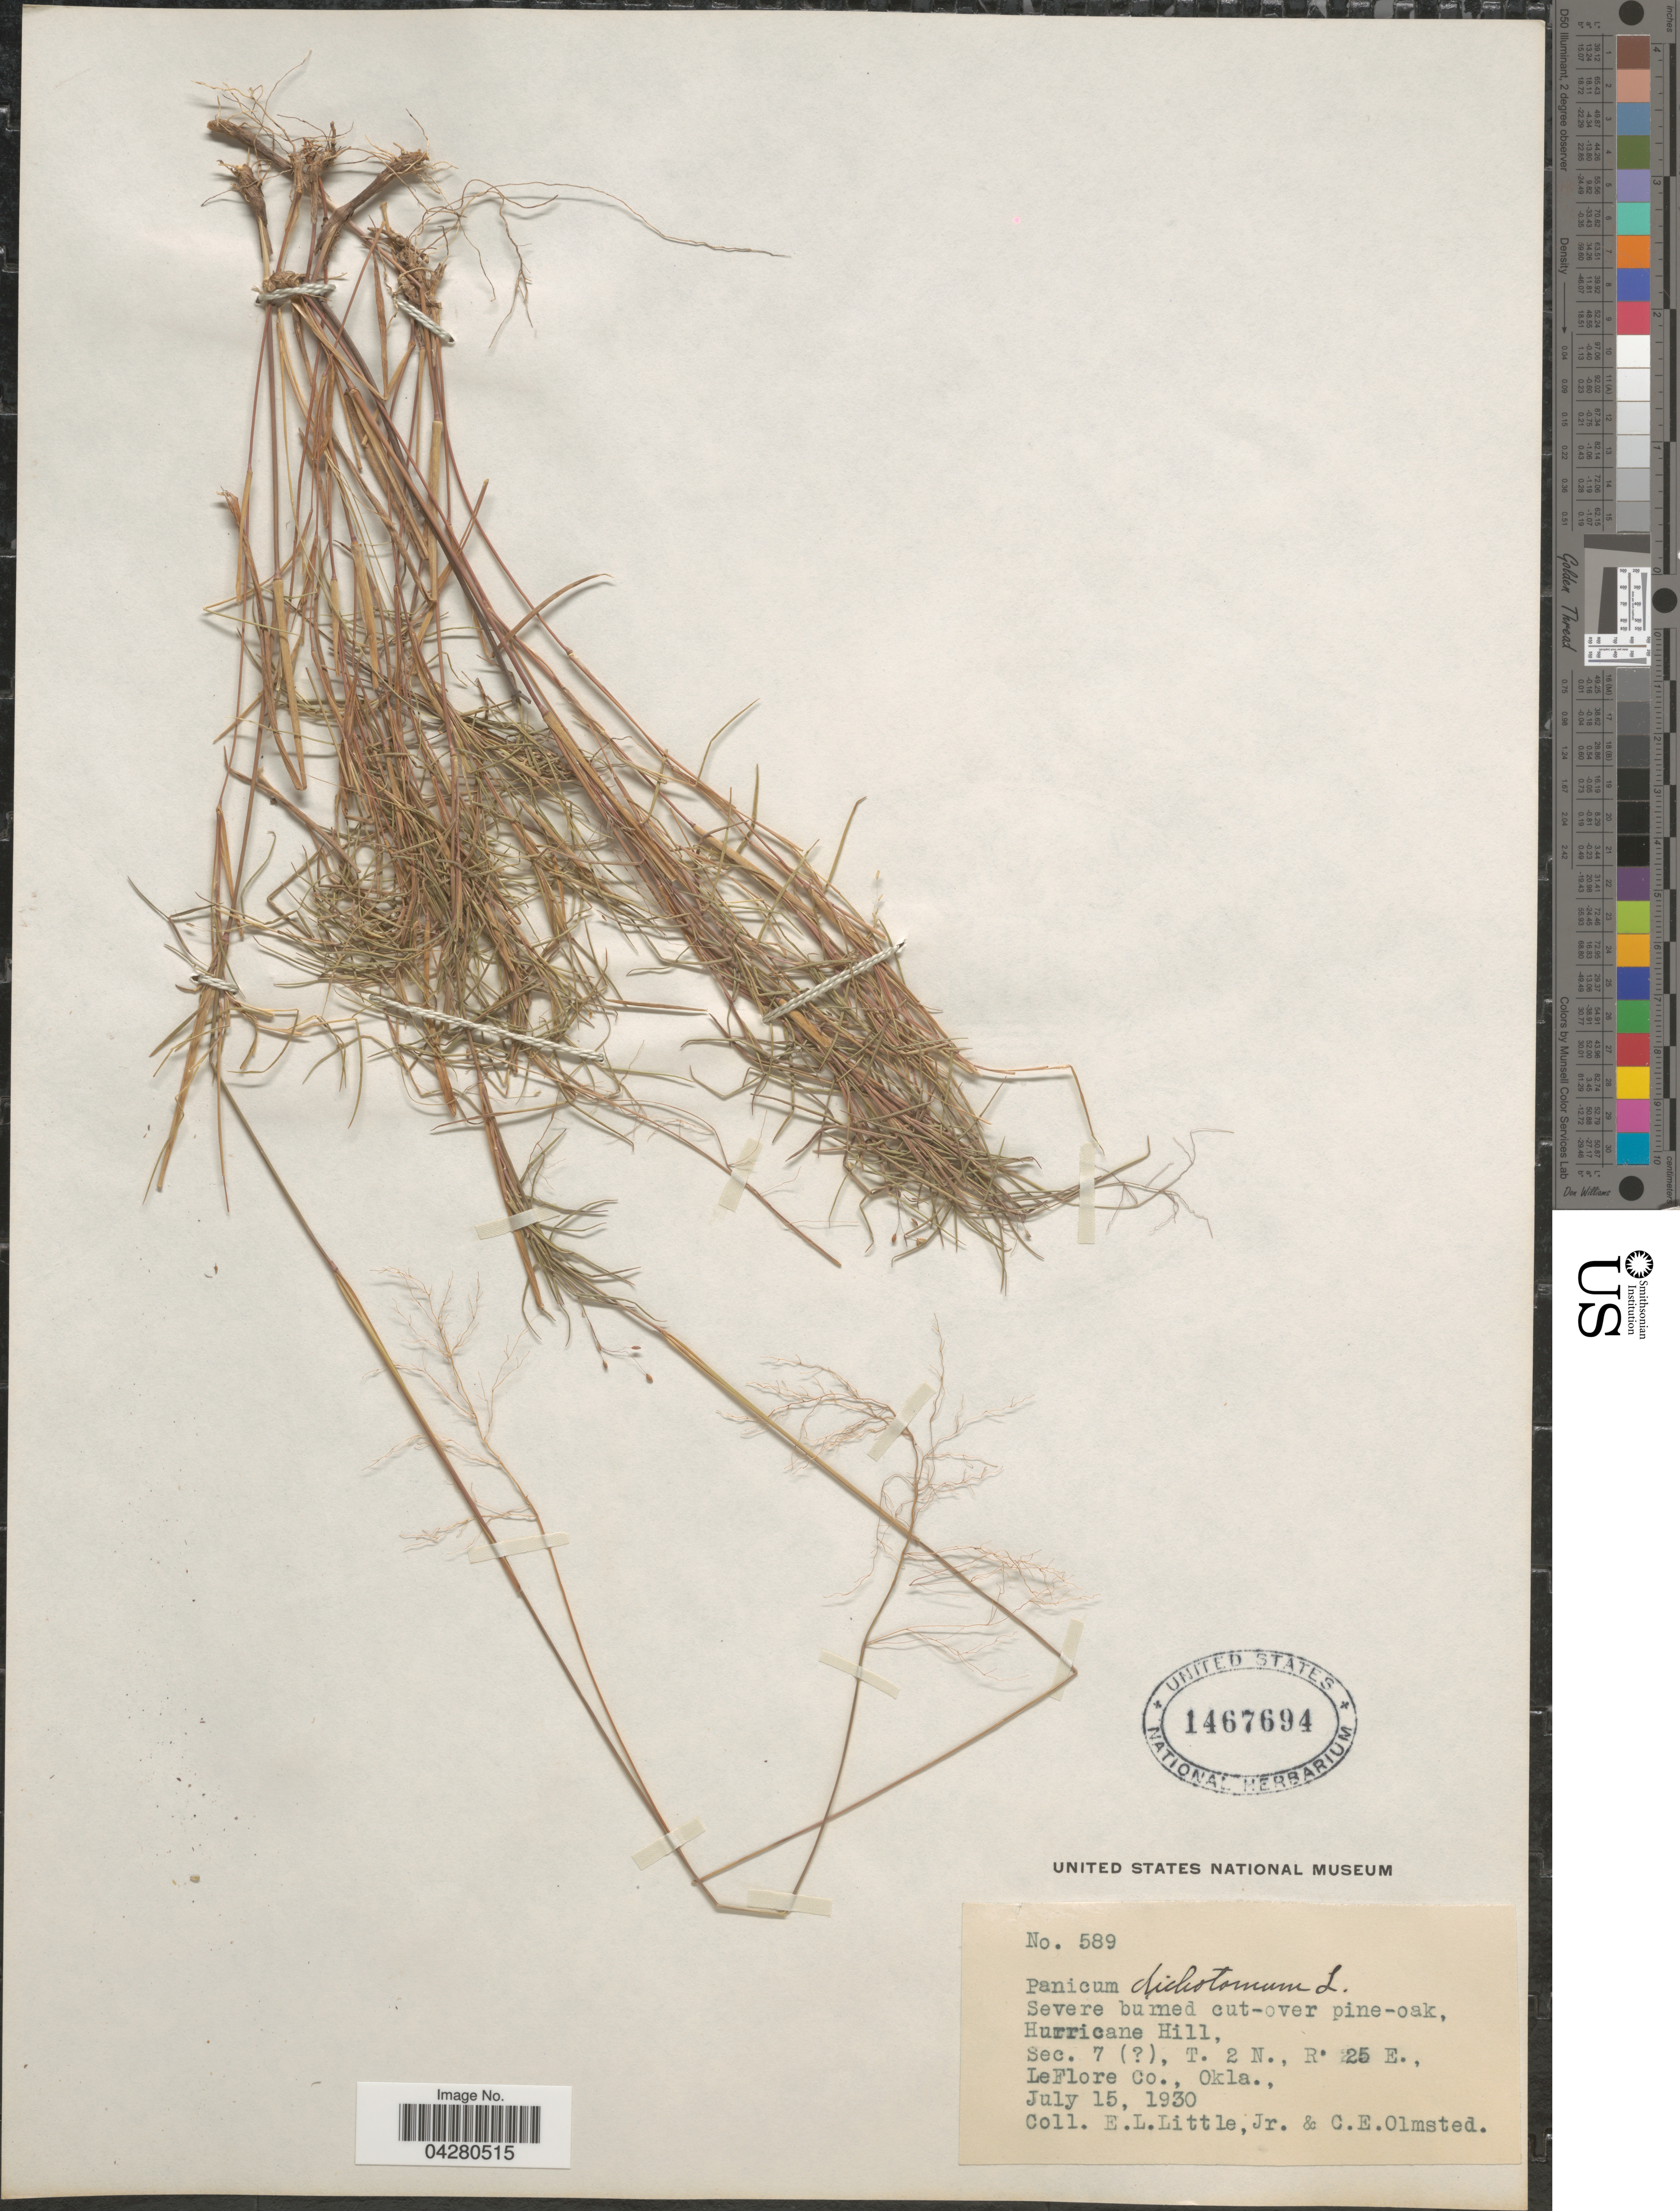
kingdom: Plantae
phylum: Tracheophyta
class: Liliopsida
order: Poales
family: Poaceae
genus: Dichanthelium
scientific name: Dichanthelium dichotomum var. dichotomum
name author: (L.) Gould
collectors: E. L. Little & C. Olmsted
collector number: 589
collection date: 1930-07-15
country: United States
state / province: Oklahoma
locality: Severe burned cut-over pine-oak, Hurricane Hill, Sec. 7 ( [unsure placement]), T. 2 N., R. 25 E., LeFlore Co.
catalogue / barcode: US 1467694